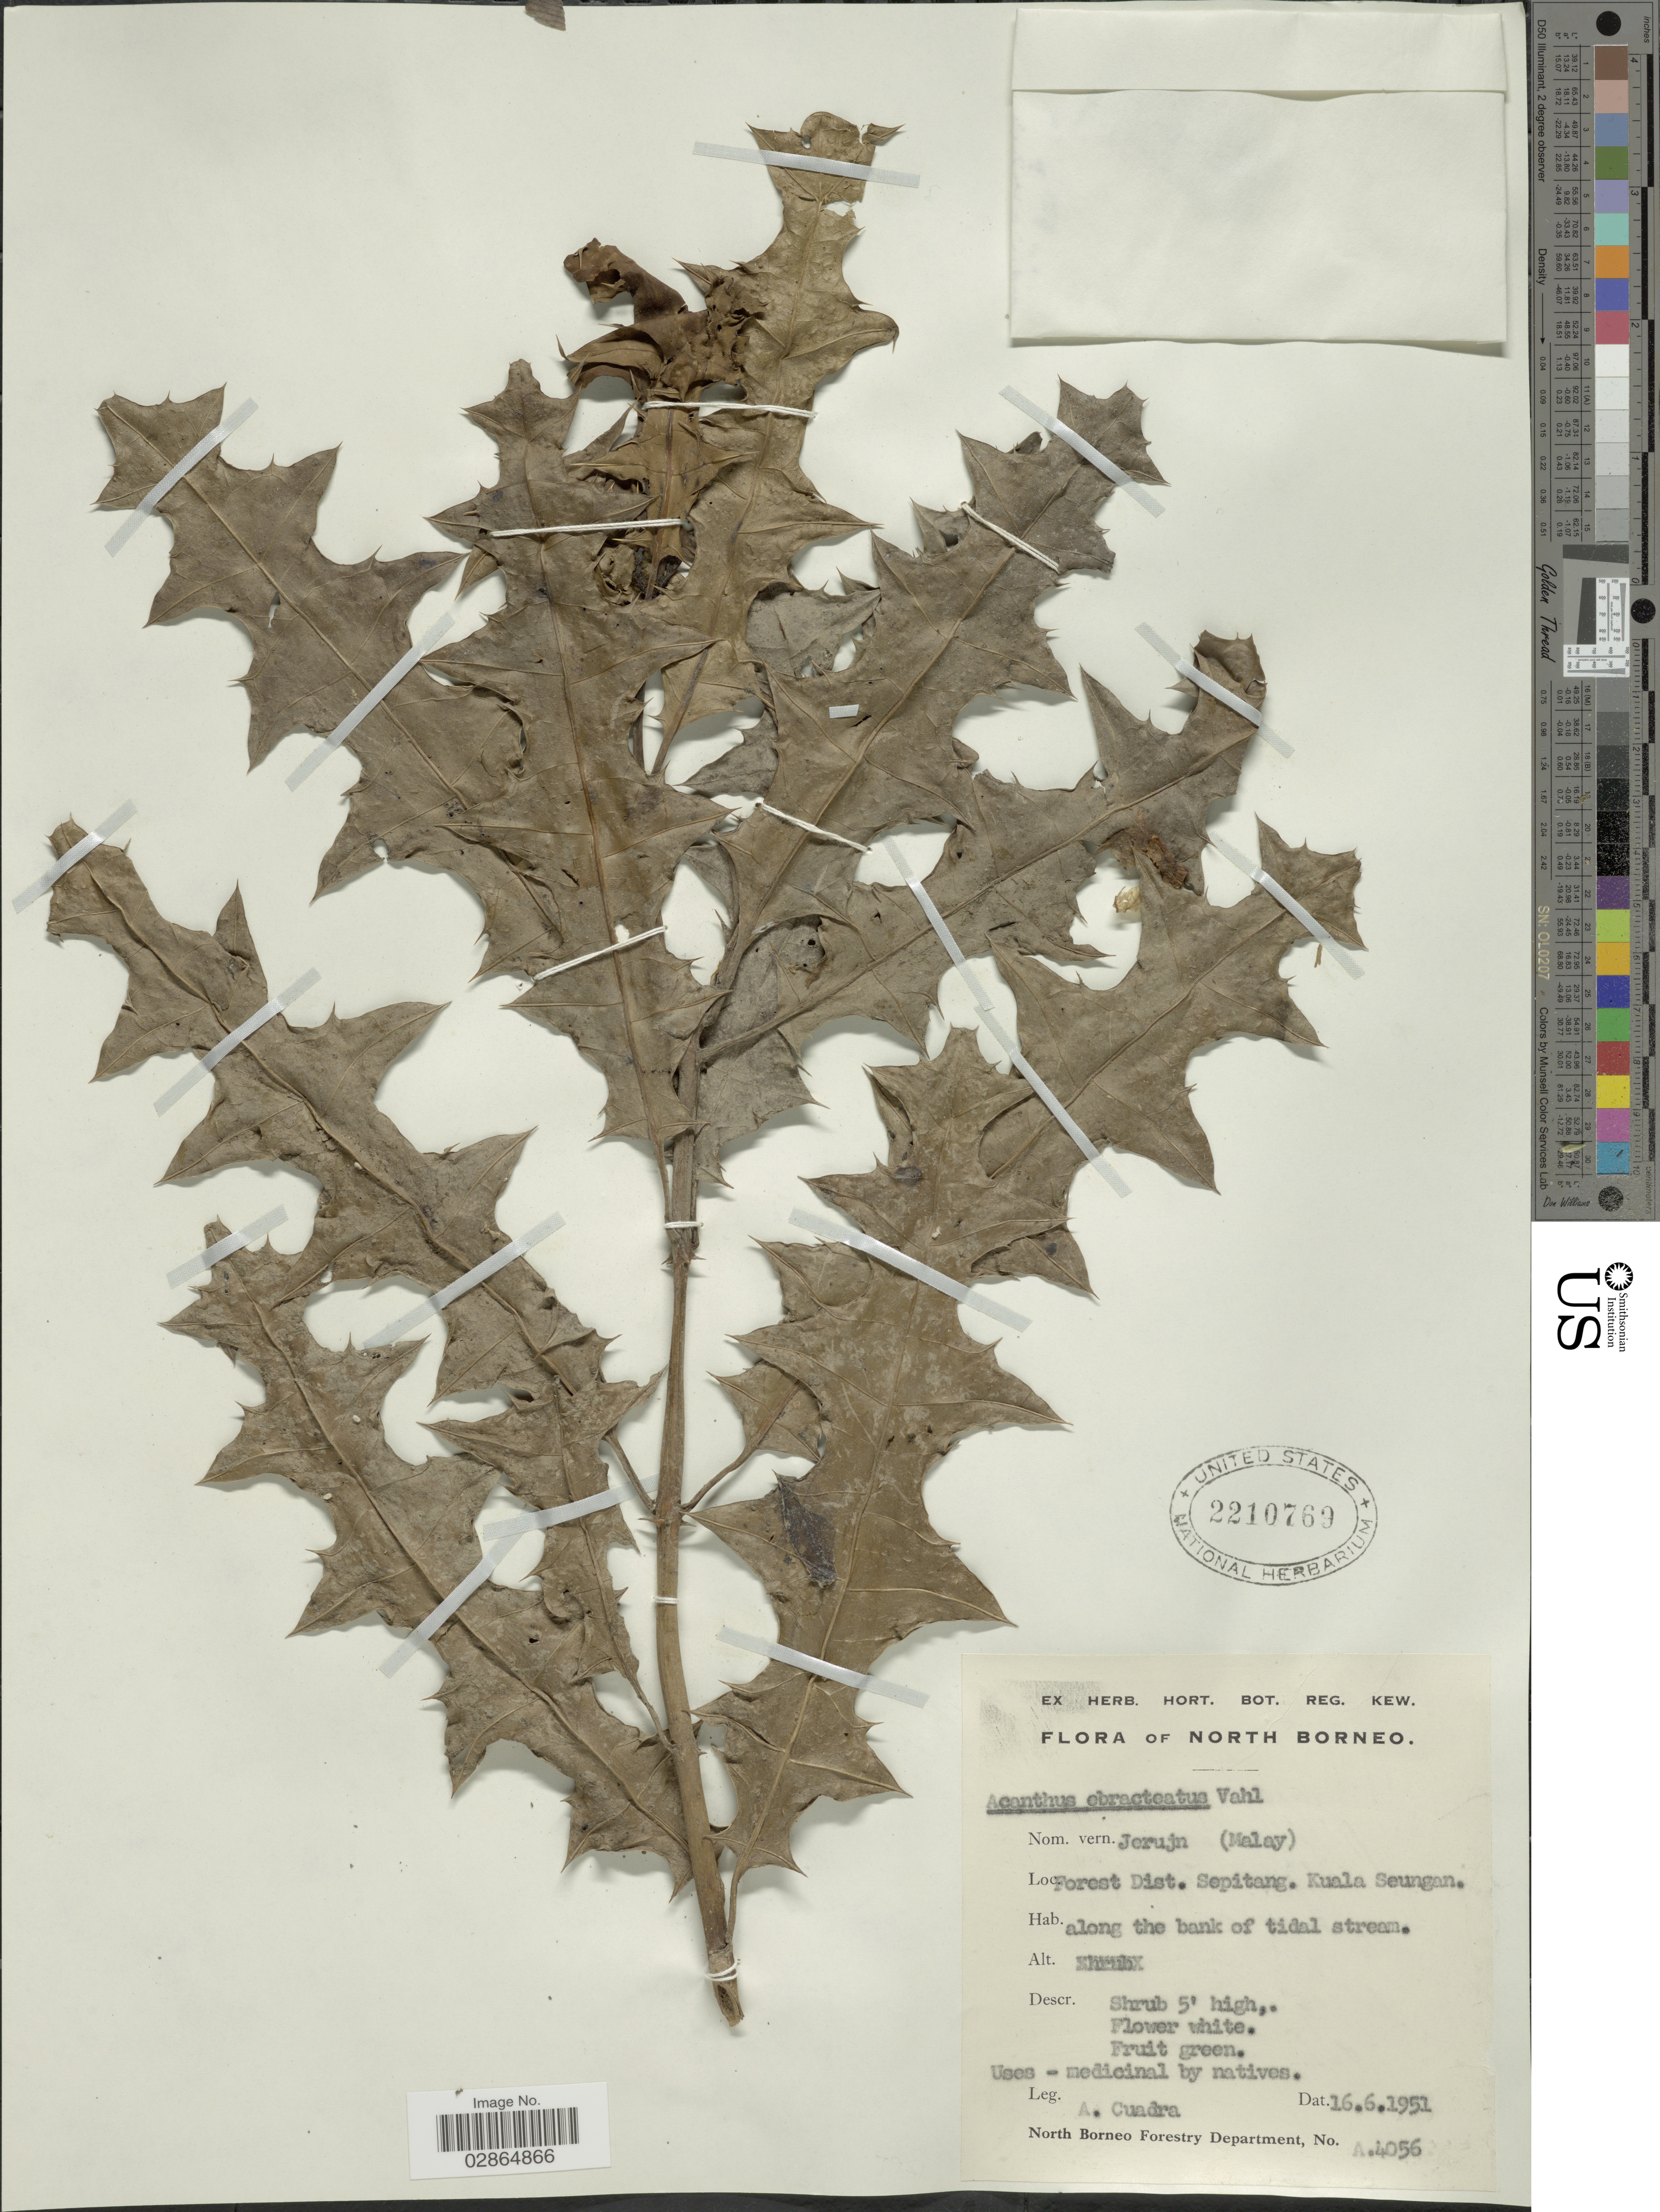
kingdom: Plantae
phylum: Tracheophyta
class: Magnoliopsida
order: Lamiales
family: Acanthaceae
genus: Acanthus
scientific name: Acanthus ebracteatus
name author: Vahl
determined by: Wagner, W. L., (BOT), Smithsonian Institution - National Museum of Natural History (UNITED STATES)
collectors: A. Cuadra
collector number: A. 4056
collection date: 1951-06-16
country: Malaysia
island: Borneo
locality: North Borneo, Forest Dist., Sepitang, Kuala Seungan.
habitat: Along the bank of tidal stream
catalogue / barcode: US 2210769